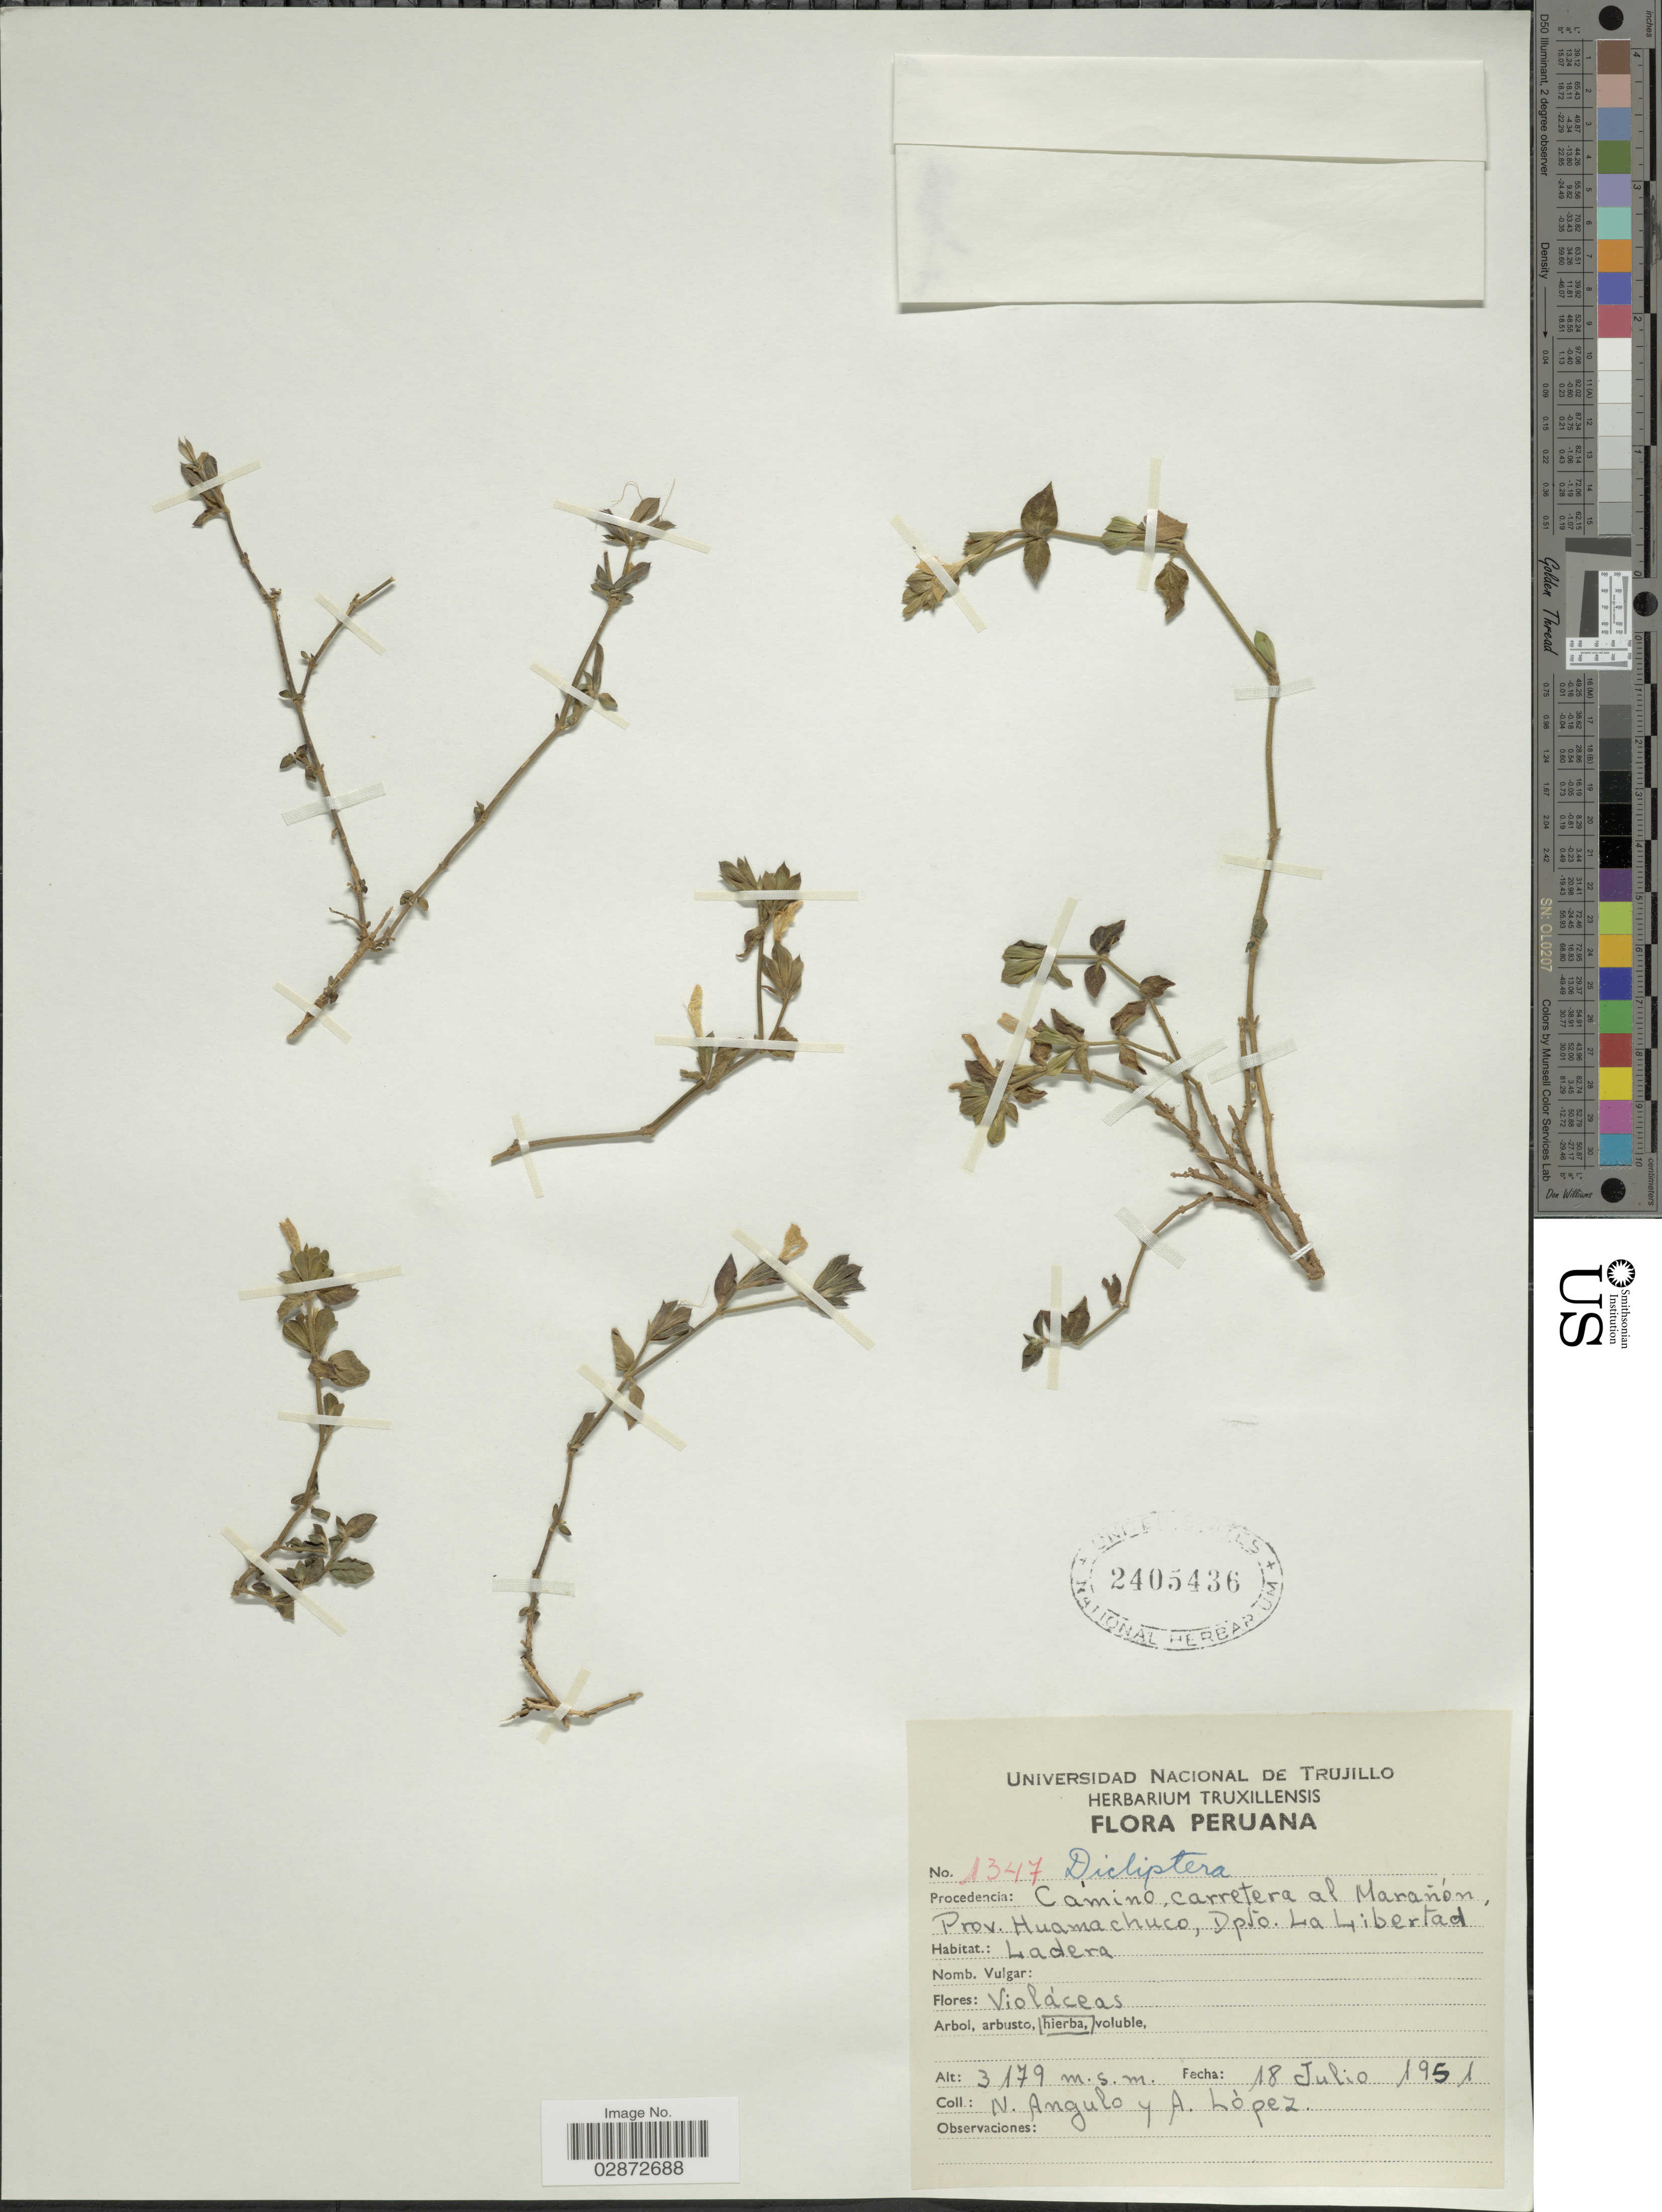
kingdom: Plantae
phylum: Tracheophyta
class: Magnoliopsida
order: Lamiales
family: Acanthaceae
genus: Dicliptera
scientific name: Dicliptera sp.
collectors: N. Angulo & A. López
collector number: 1347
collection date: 1951-07-18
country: Peru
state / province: La Libertad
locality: Camino, carretera al Maranón. Prov. Huamachuco. Dpto. La Libertad.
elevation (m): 3179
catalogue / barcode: US 2405436